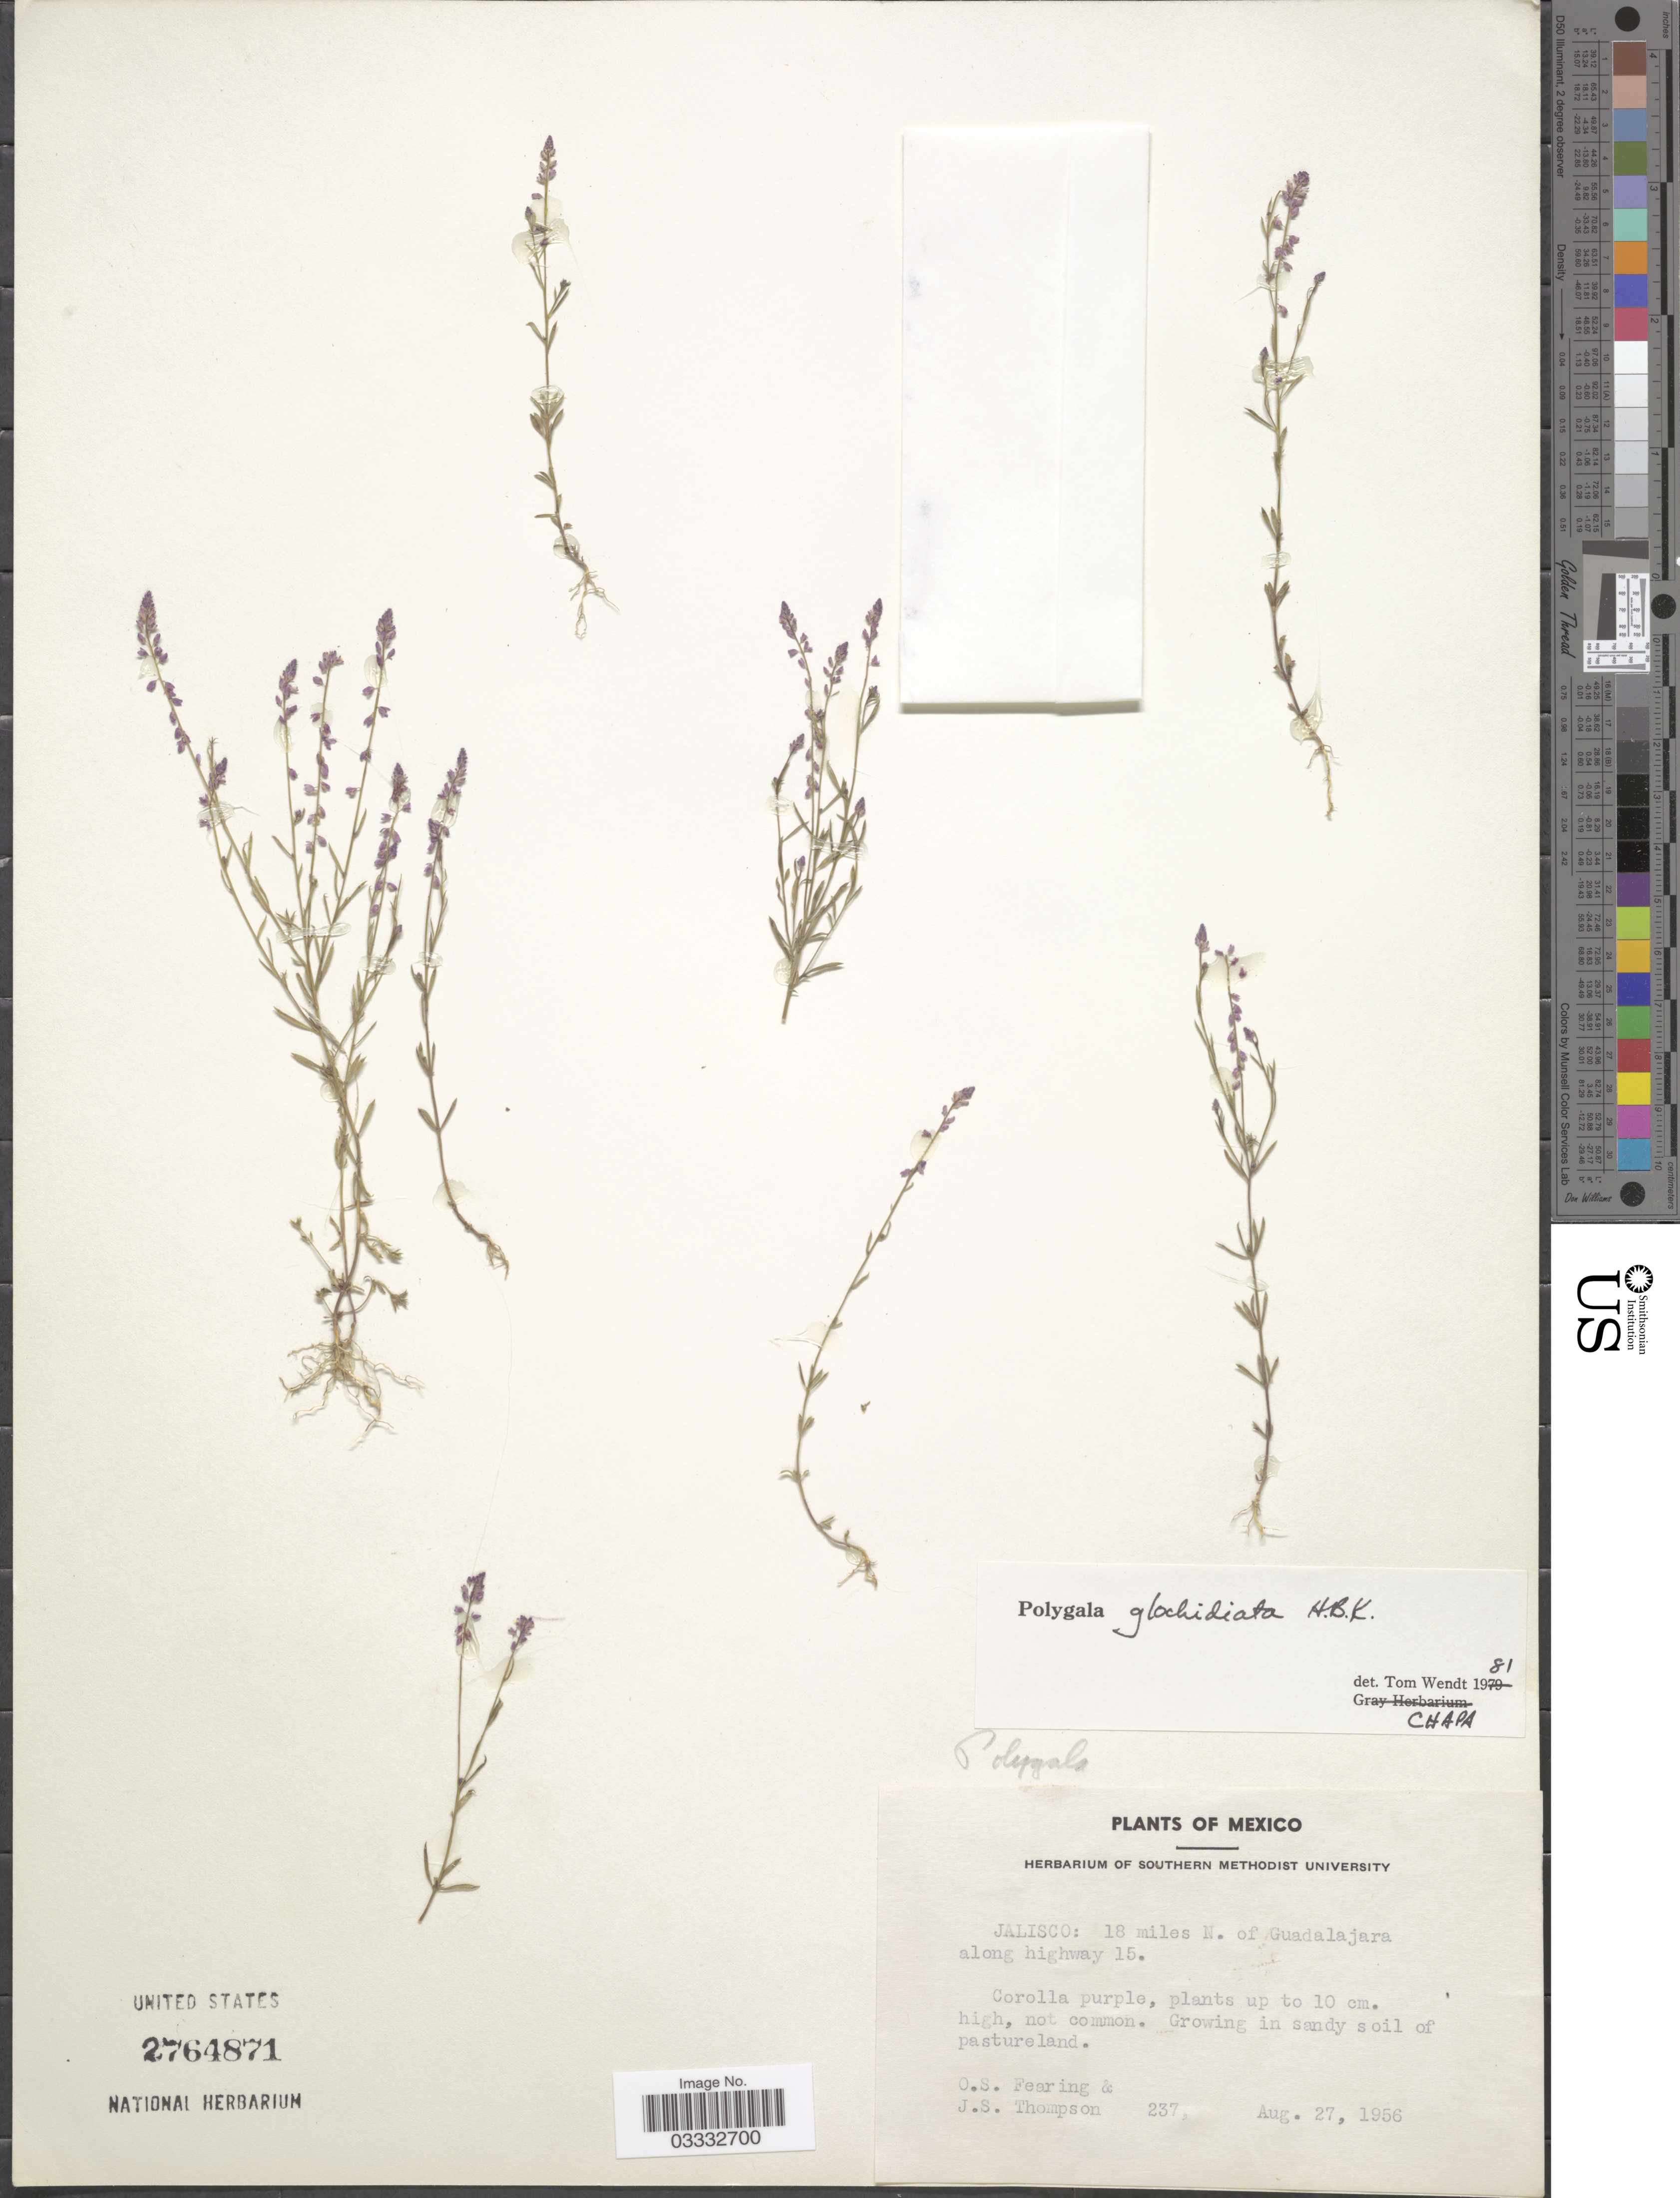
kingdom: Plantae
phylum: Tracheophyta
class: Magnoliopsida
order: Fabales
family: Polygalaceae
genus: Polygala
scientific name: Polygala glochidiata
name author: Kunth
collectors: O. S. Fearing & J. S. Thompson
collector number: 237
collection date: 1956-08-27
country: Mexico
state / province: Jalisco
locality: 18 miles N. of Guadalajara along highway 15.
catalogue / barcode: US 2764871